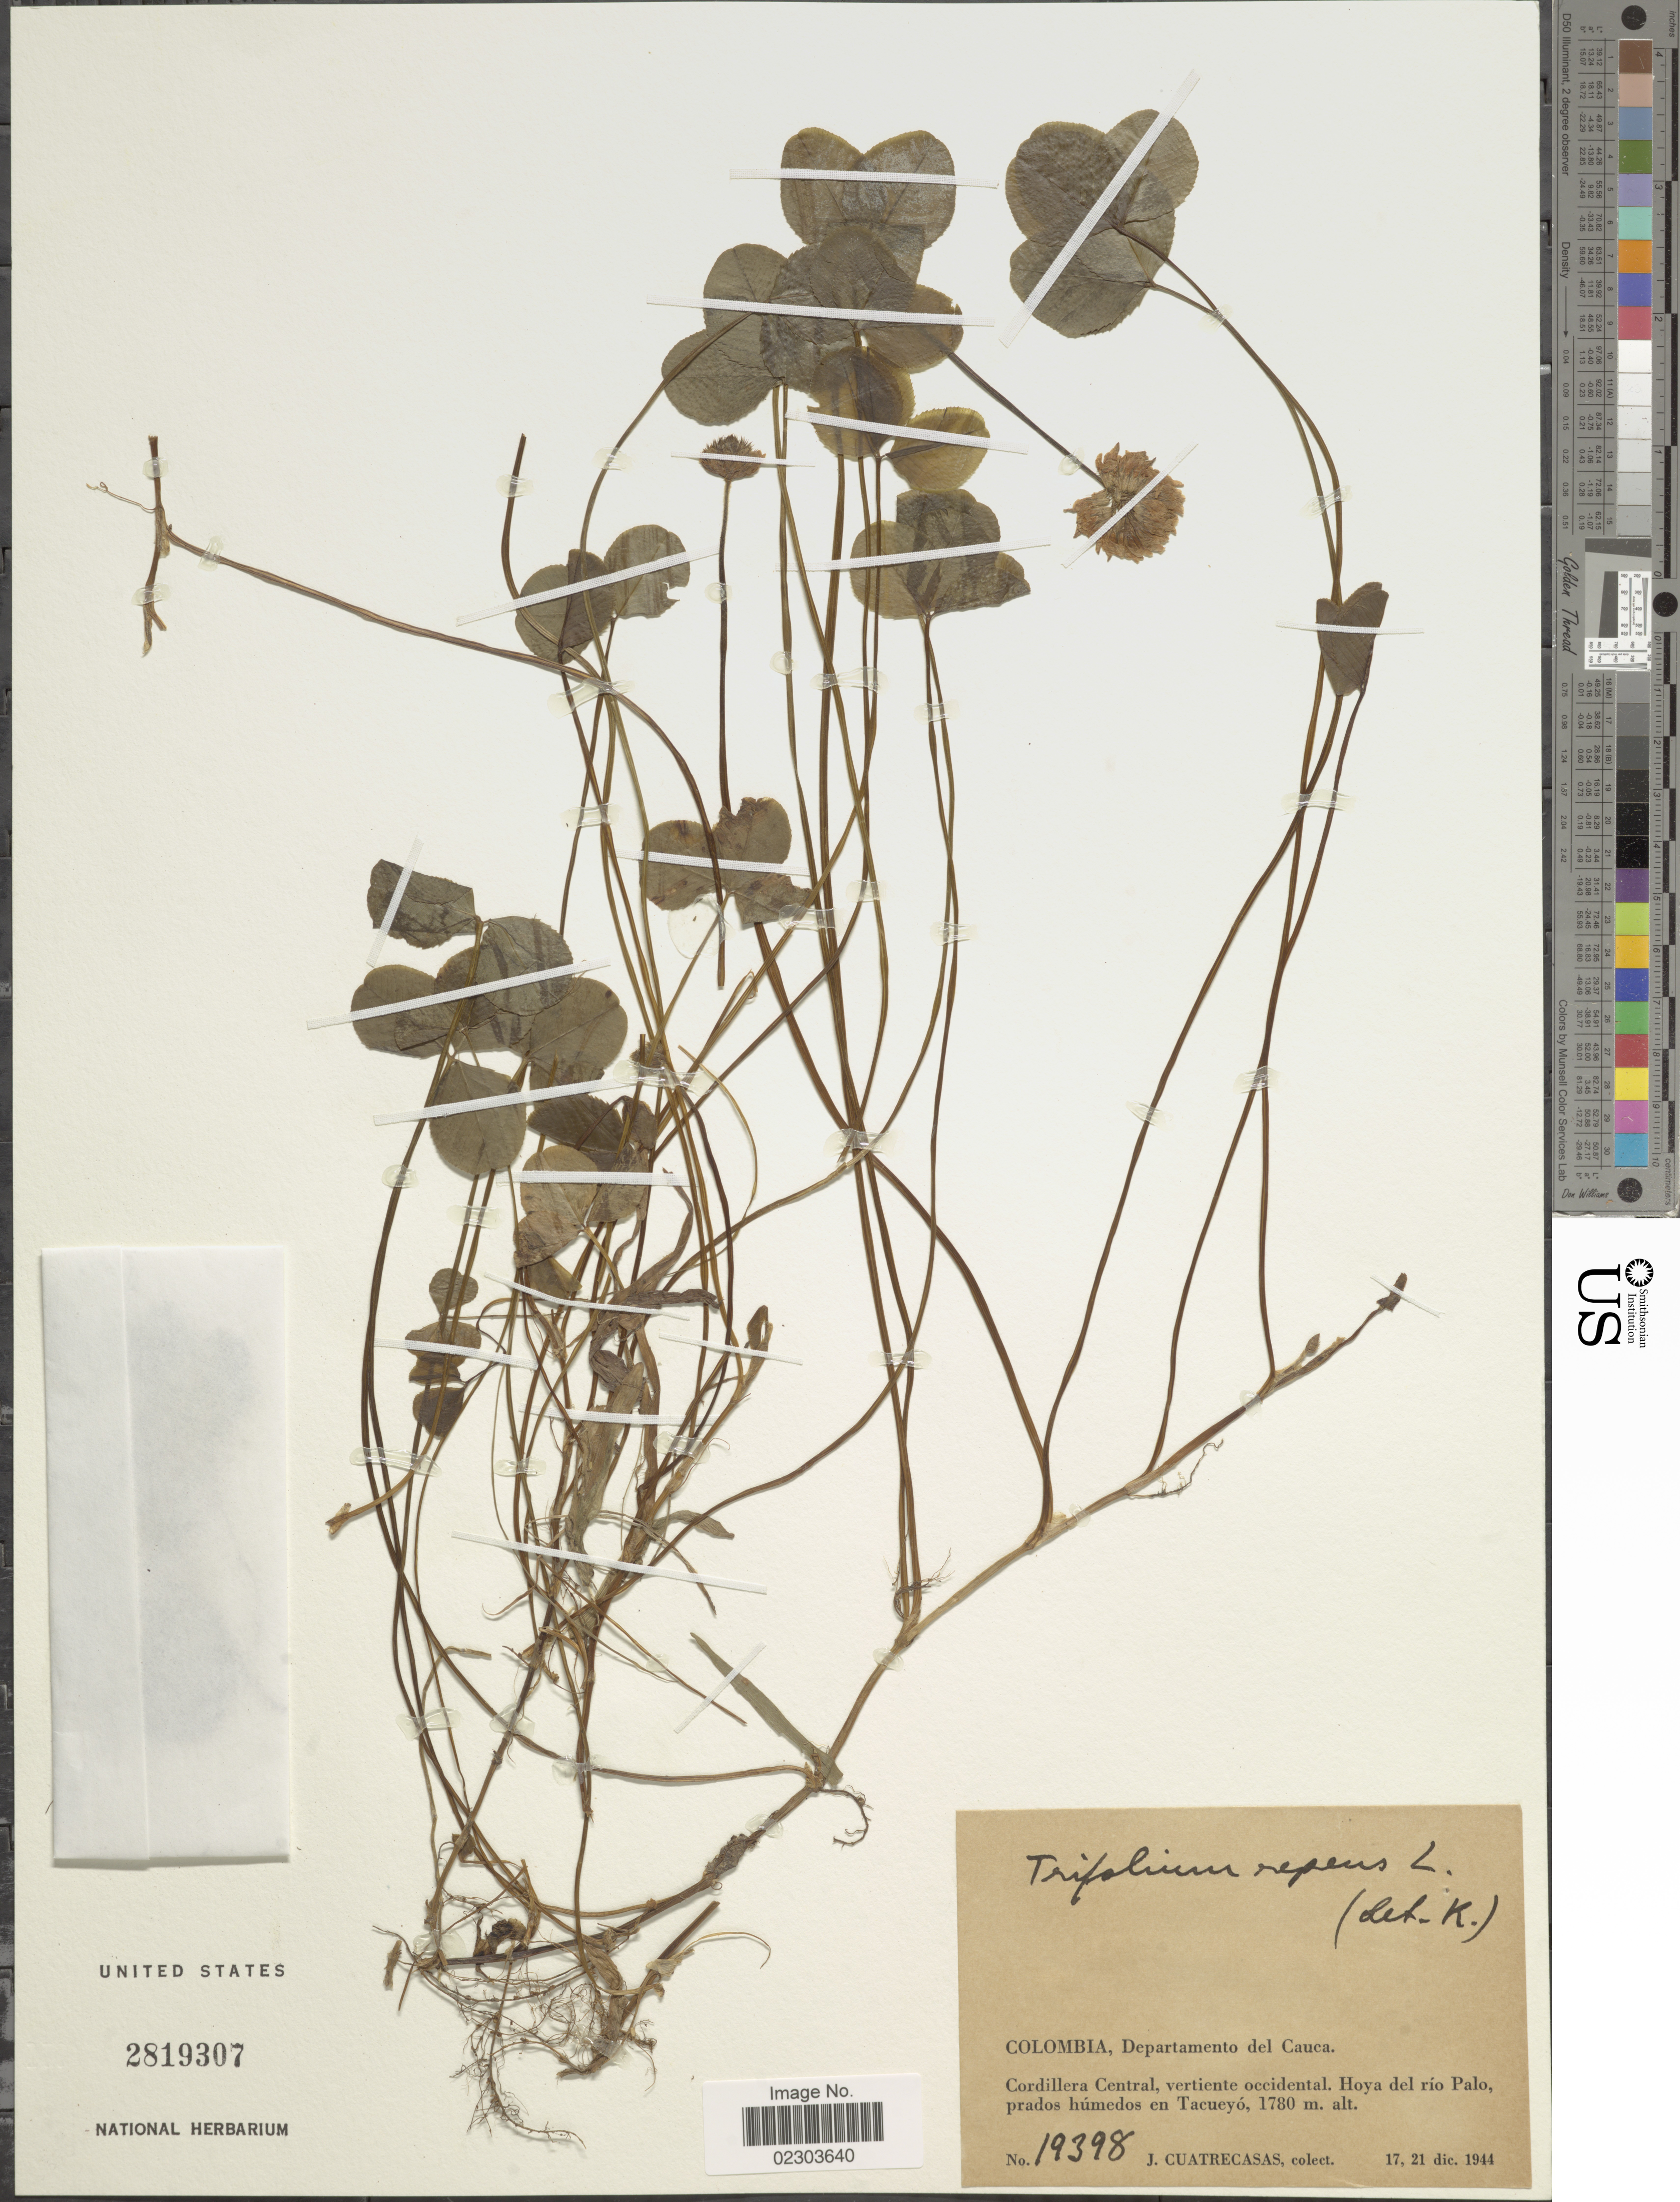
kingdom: Plantae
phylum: Tracheophyta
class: Magnoliopsida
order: Fabales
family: Fabaceae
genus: Trifolium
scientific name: Trifolium repens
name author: L.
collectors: J. Cuatrecasas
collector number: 19398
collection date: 1944-12-17/1944-12-21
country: Colombia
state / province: Cauca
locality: Cordillera Central, vertiente occidental, hoya del río Palo, prados húmedos en Tacueyó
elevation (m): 1780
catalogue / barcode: US 2819307